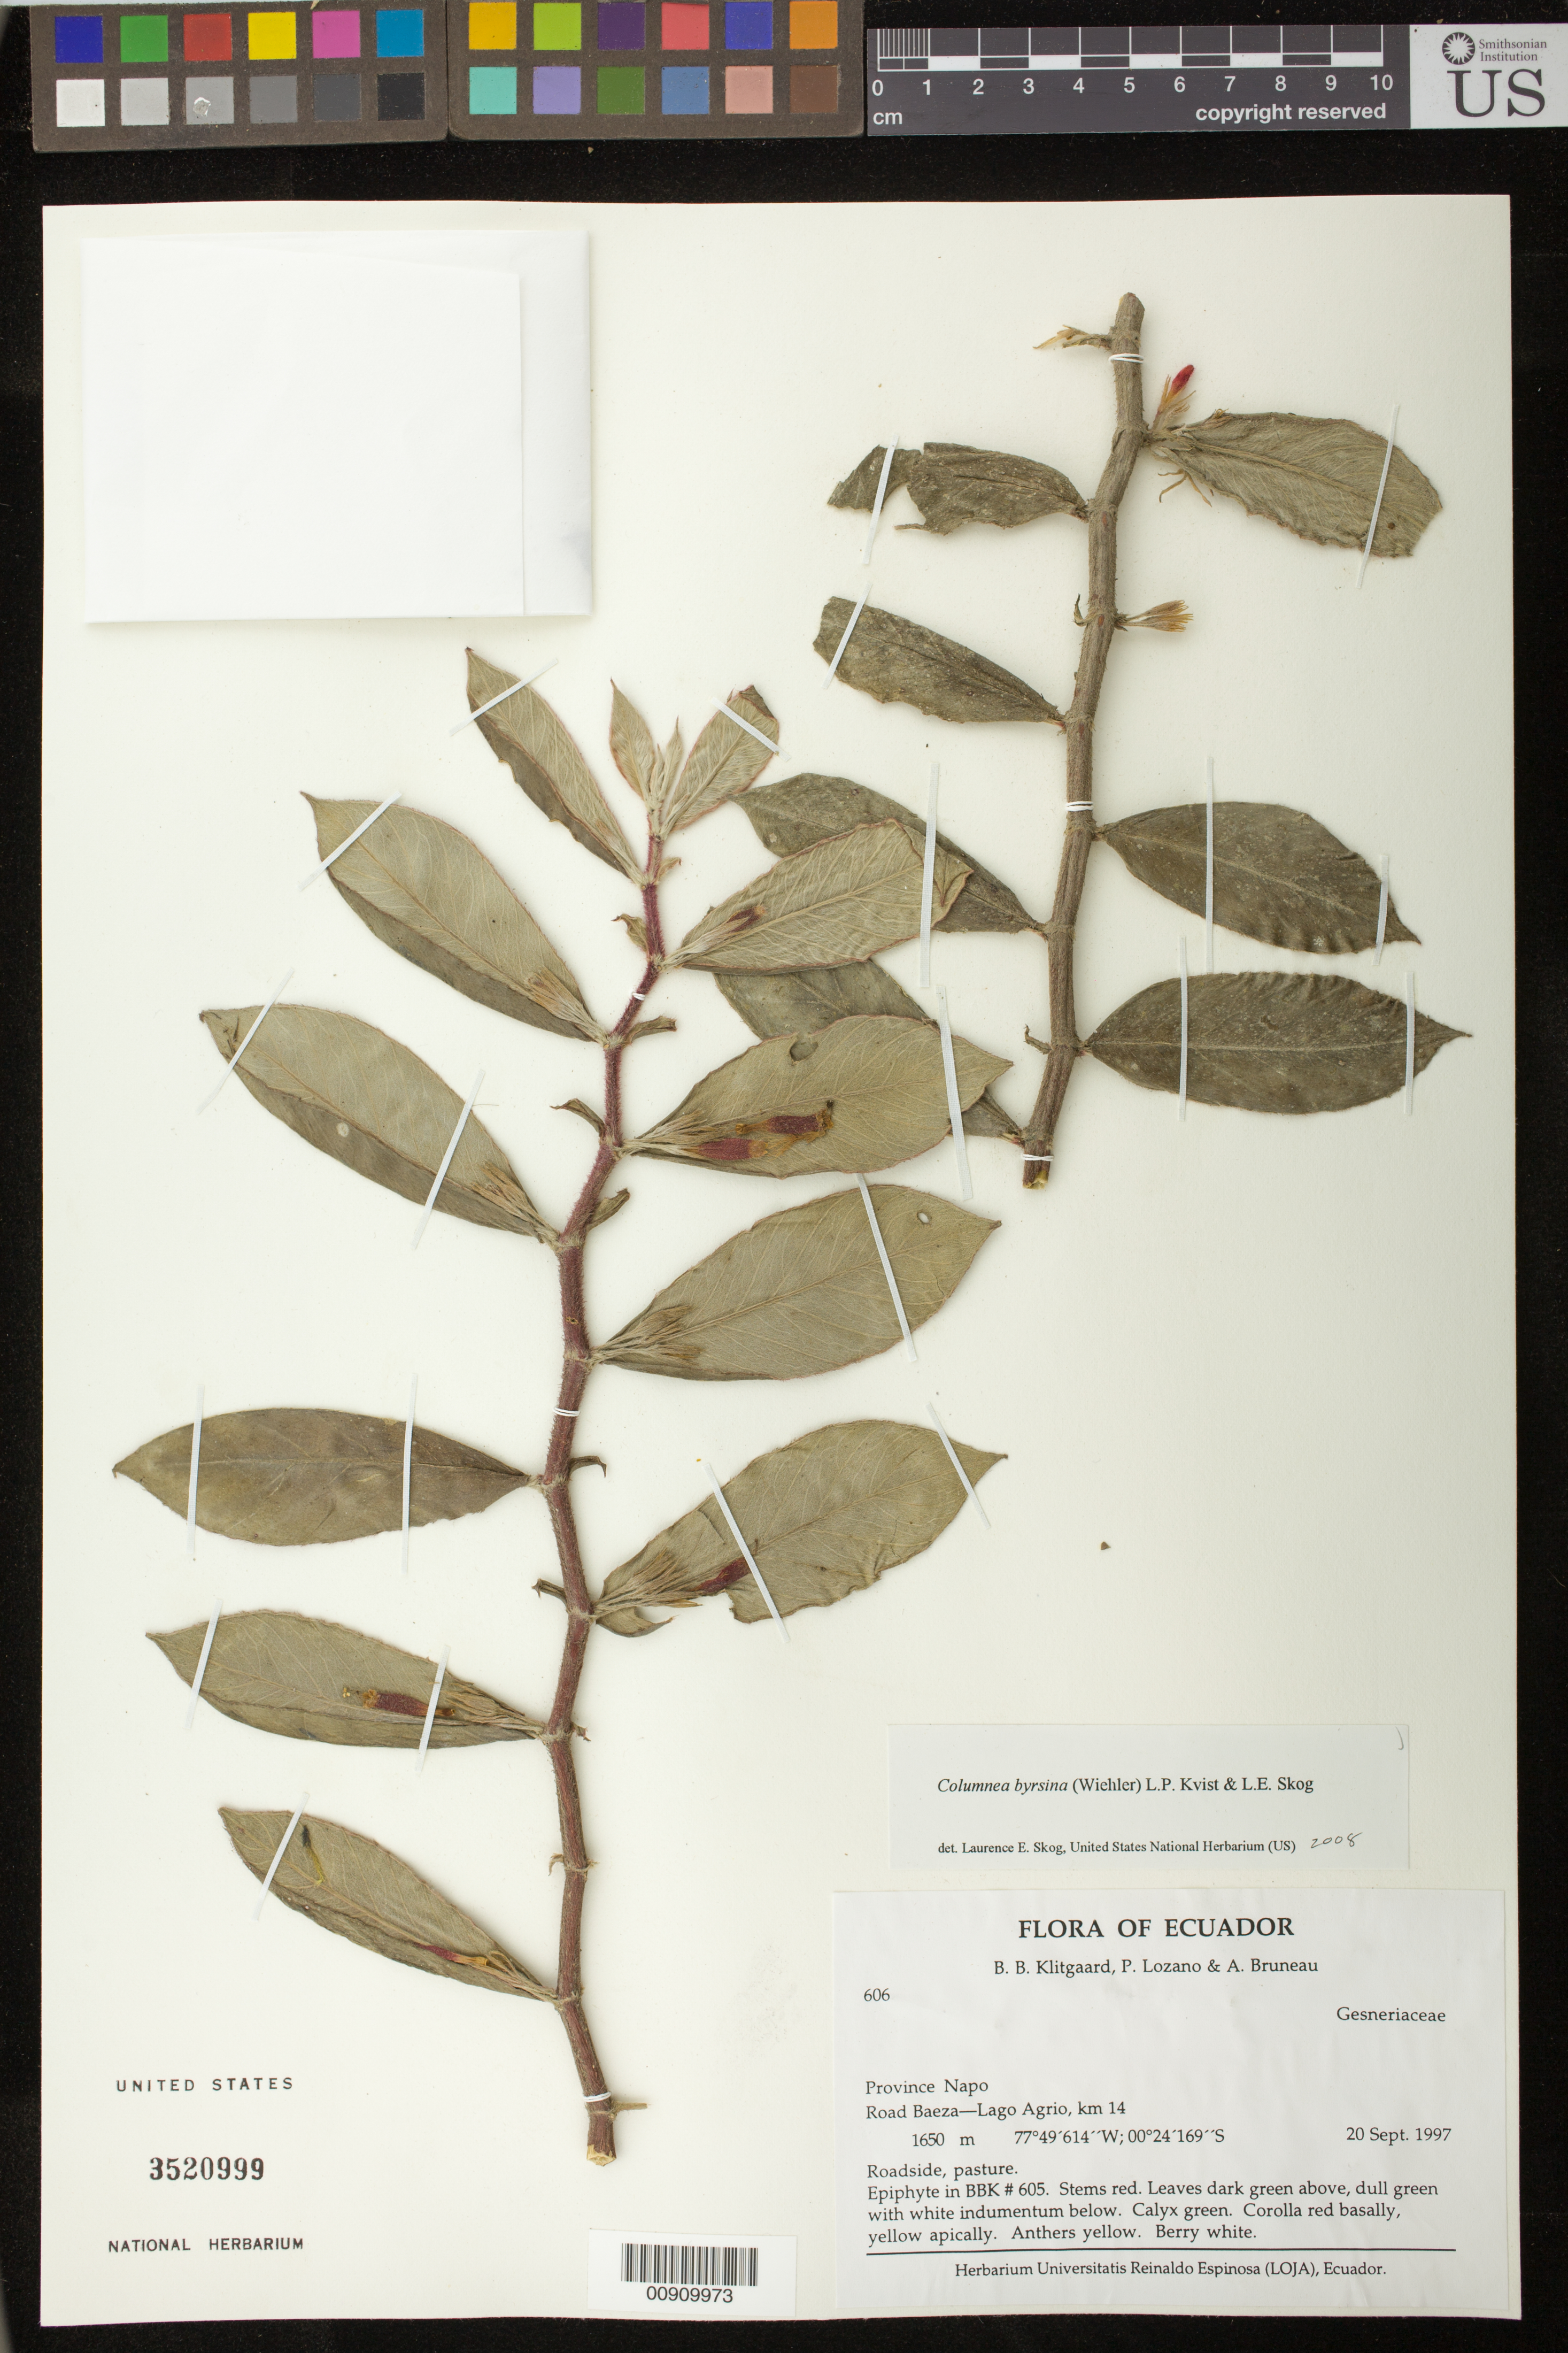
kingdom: Plantae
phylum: Tracheophyta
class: Magnoliopsida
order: Lamiales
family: Gesneriaceae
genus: Columnea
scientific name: Columnea byrsina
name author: (Wiehler) L.P. Kvist & L.E. Skog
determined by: Skog, Laurence E.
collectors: B. B. Klitgaard, P. Lozano & A. Bruneau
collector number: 606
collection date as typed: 20 Sep 1997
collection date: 1997-09-20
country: Ecuador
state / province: Napo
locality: Road Baeza-Lago Agrio, km 14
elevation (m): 1650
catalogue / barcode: US 3520999